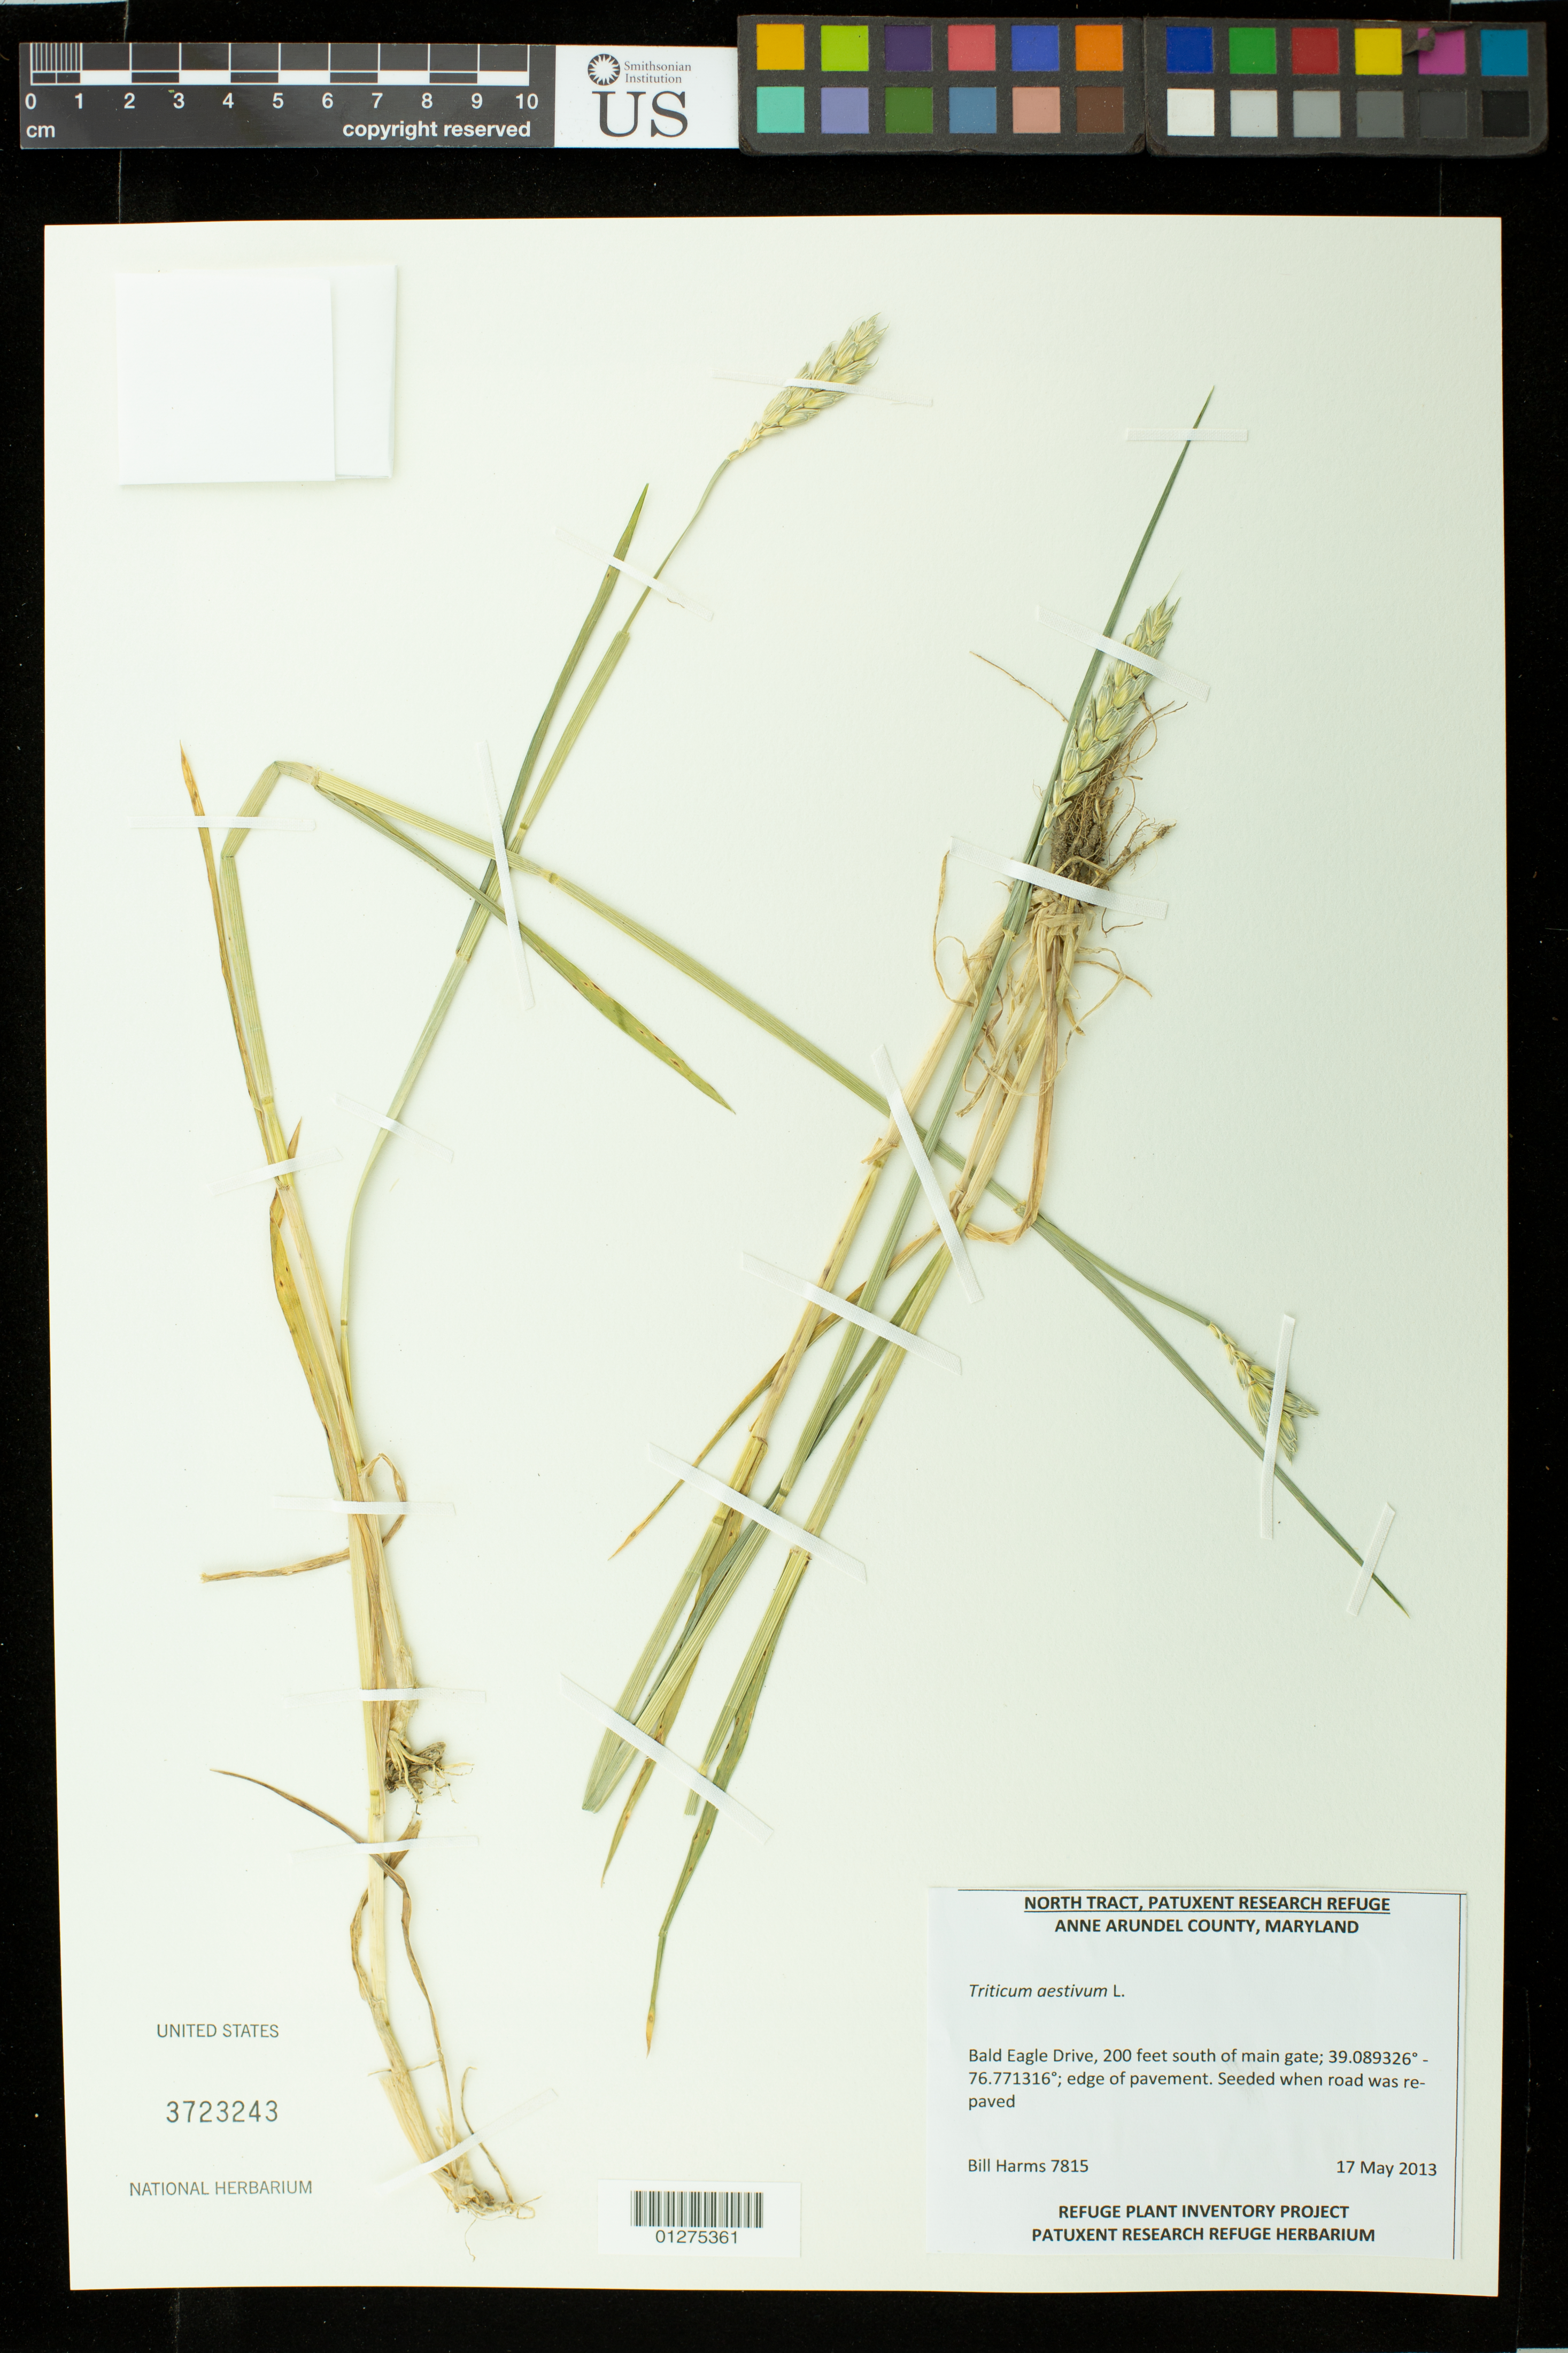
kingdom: Plantae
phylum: Tracheophyta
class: Liliopsida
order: Poales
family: Poaceae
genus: Triticum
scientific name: Triticum aestivum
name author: L.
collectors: B. Harms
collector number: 7815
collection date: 2013-05-17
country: United States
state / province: Maryland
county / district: Anne Arundel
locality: Bald Eagle Drive, 200 feet south of main gate edge of payment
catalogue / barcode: US 3723243